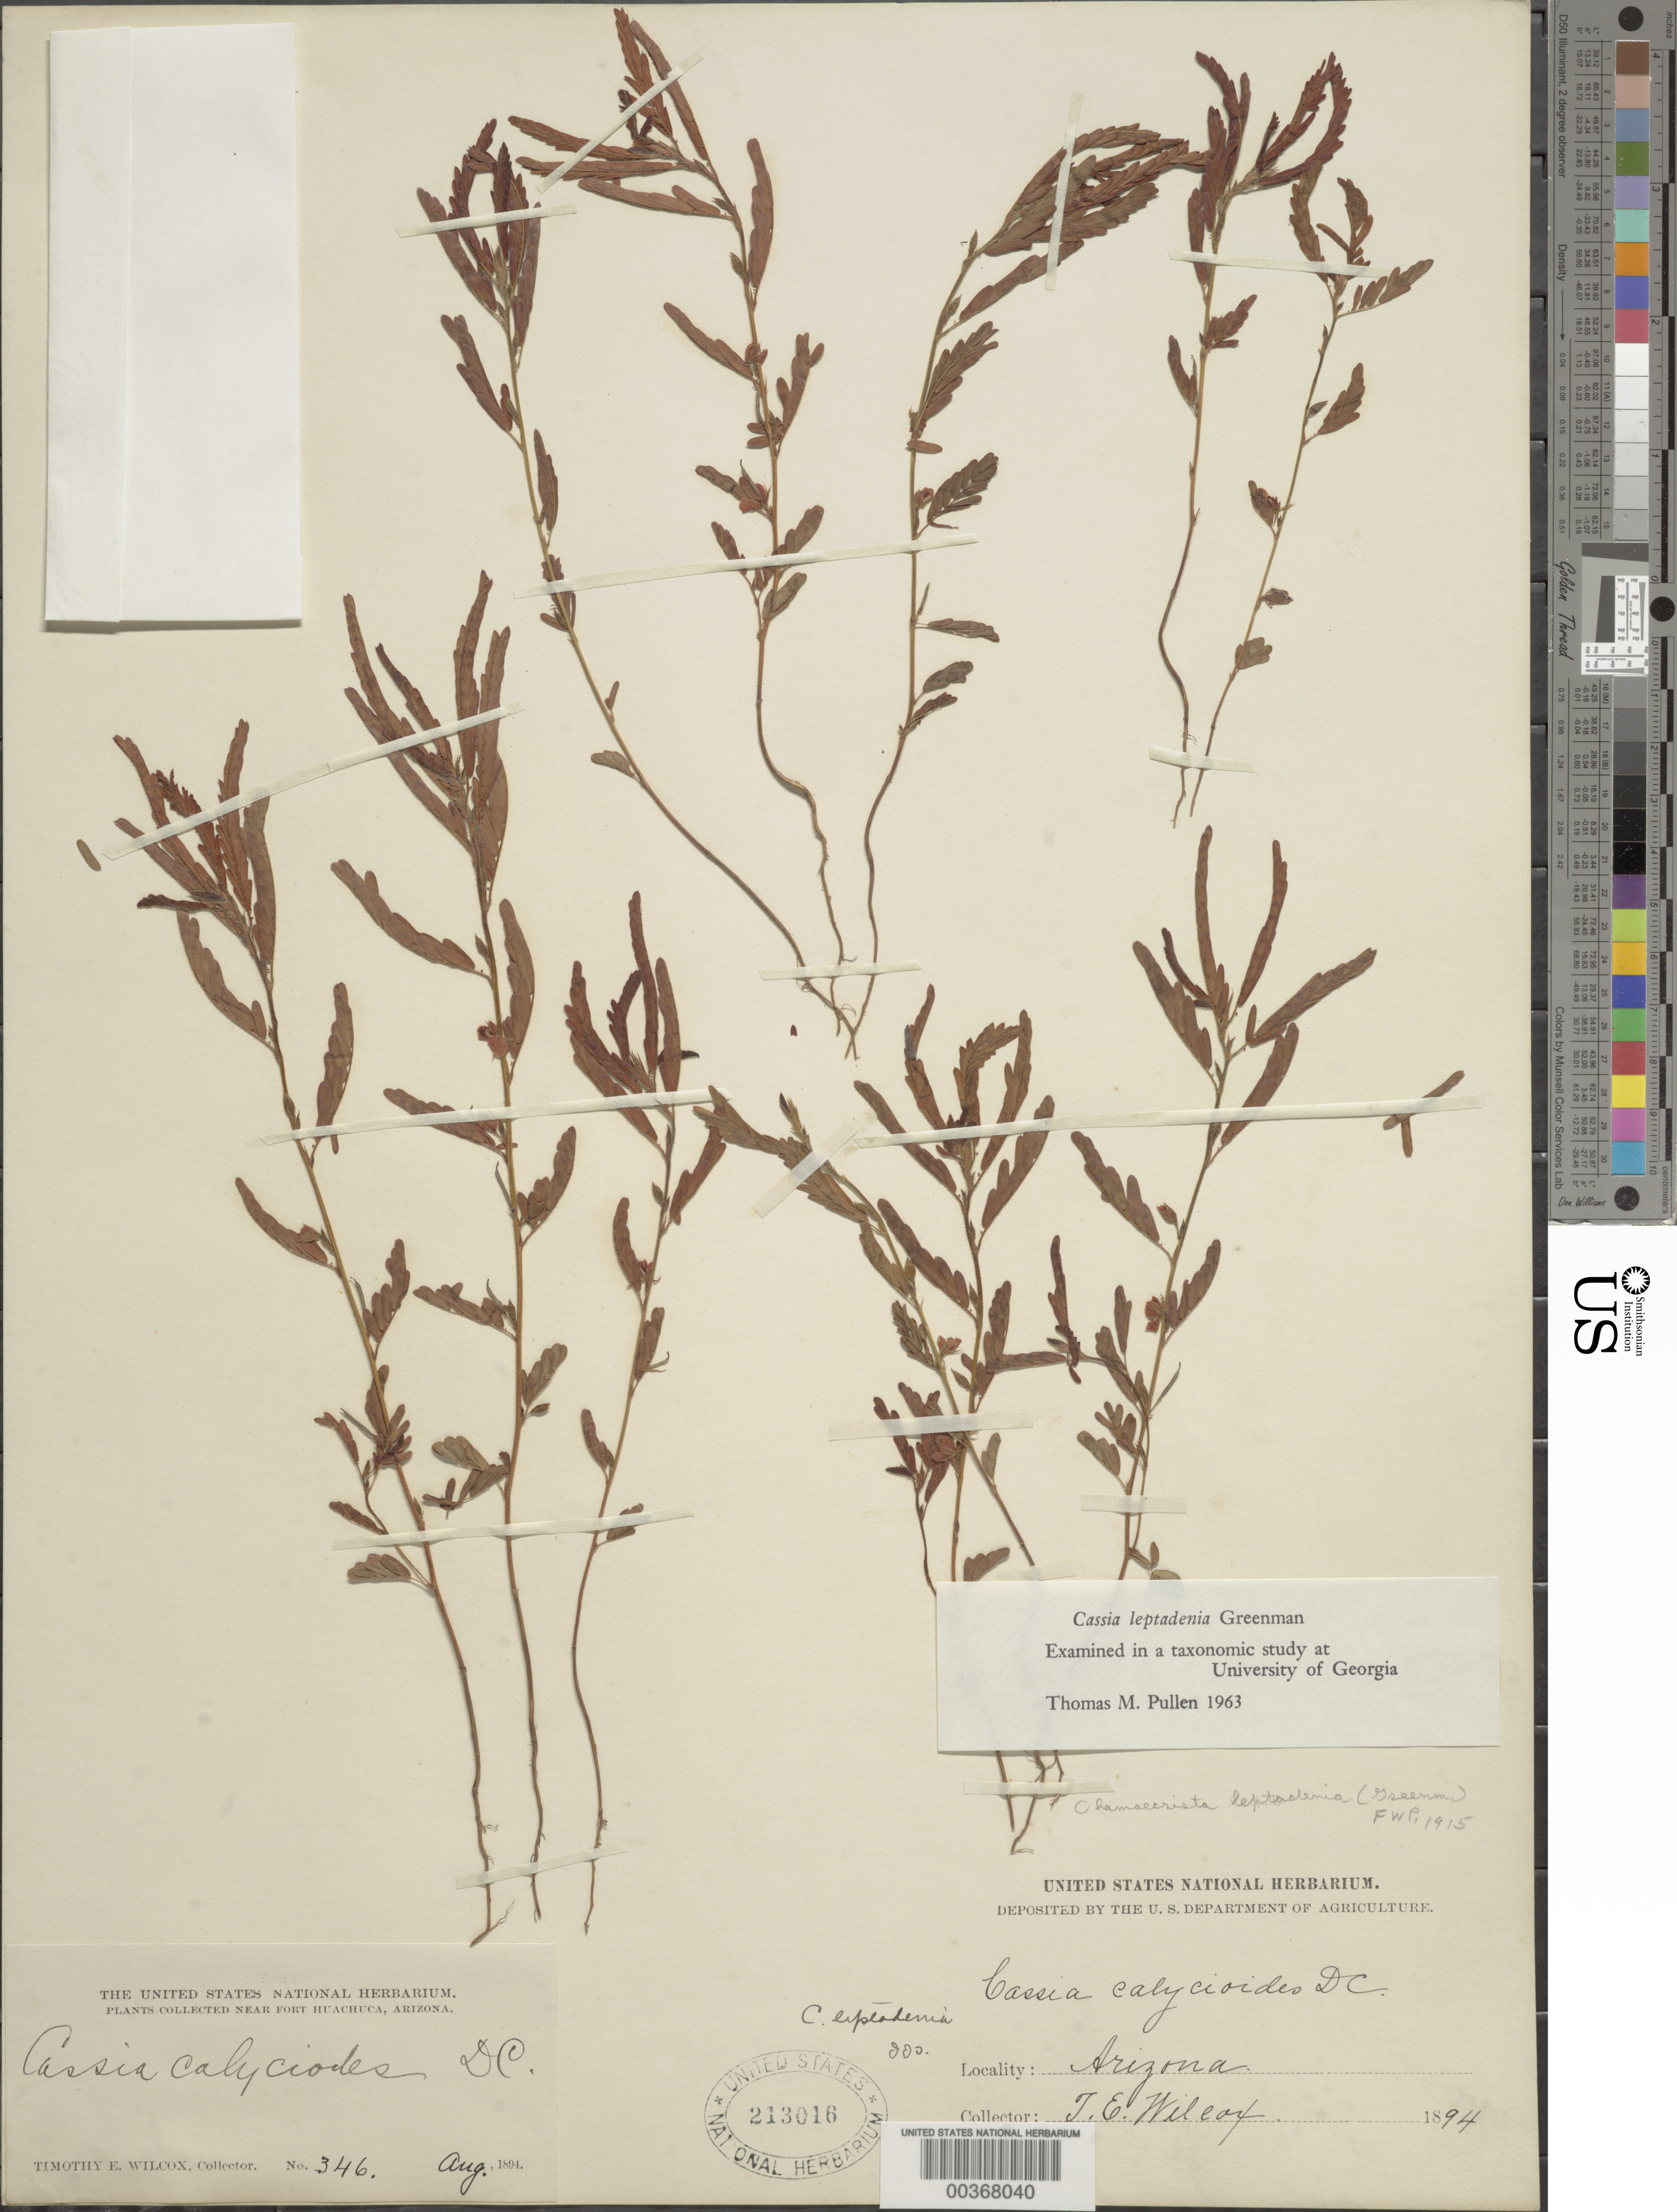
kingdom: Plantae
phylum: Tracheophyta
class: Magnoliopsida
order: Fabales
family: Fabaceae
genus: Chamaecrista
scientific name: Chamaecrista nictitans var. mensalis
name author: (Greenm.) H.S. Irwin & Barneby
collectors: T. E. Wilcox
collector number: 346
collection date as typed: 1894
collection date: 1894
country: United States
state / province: Arizona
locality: Near fort huachuca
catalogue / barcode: US 213016